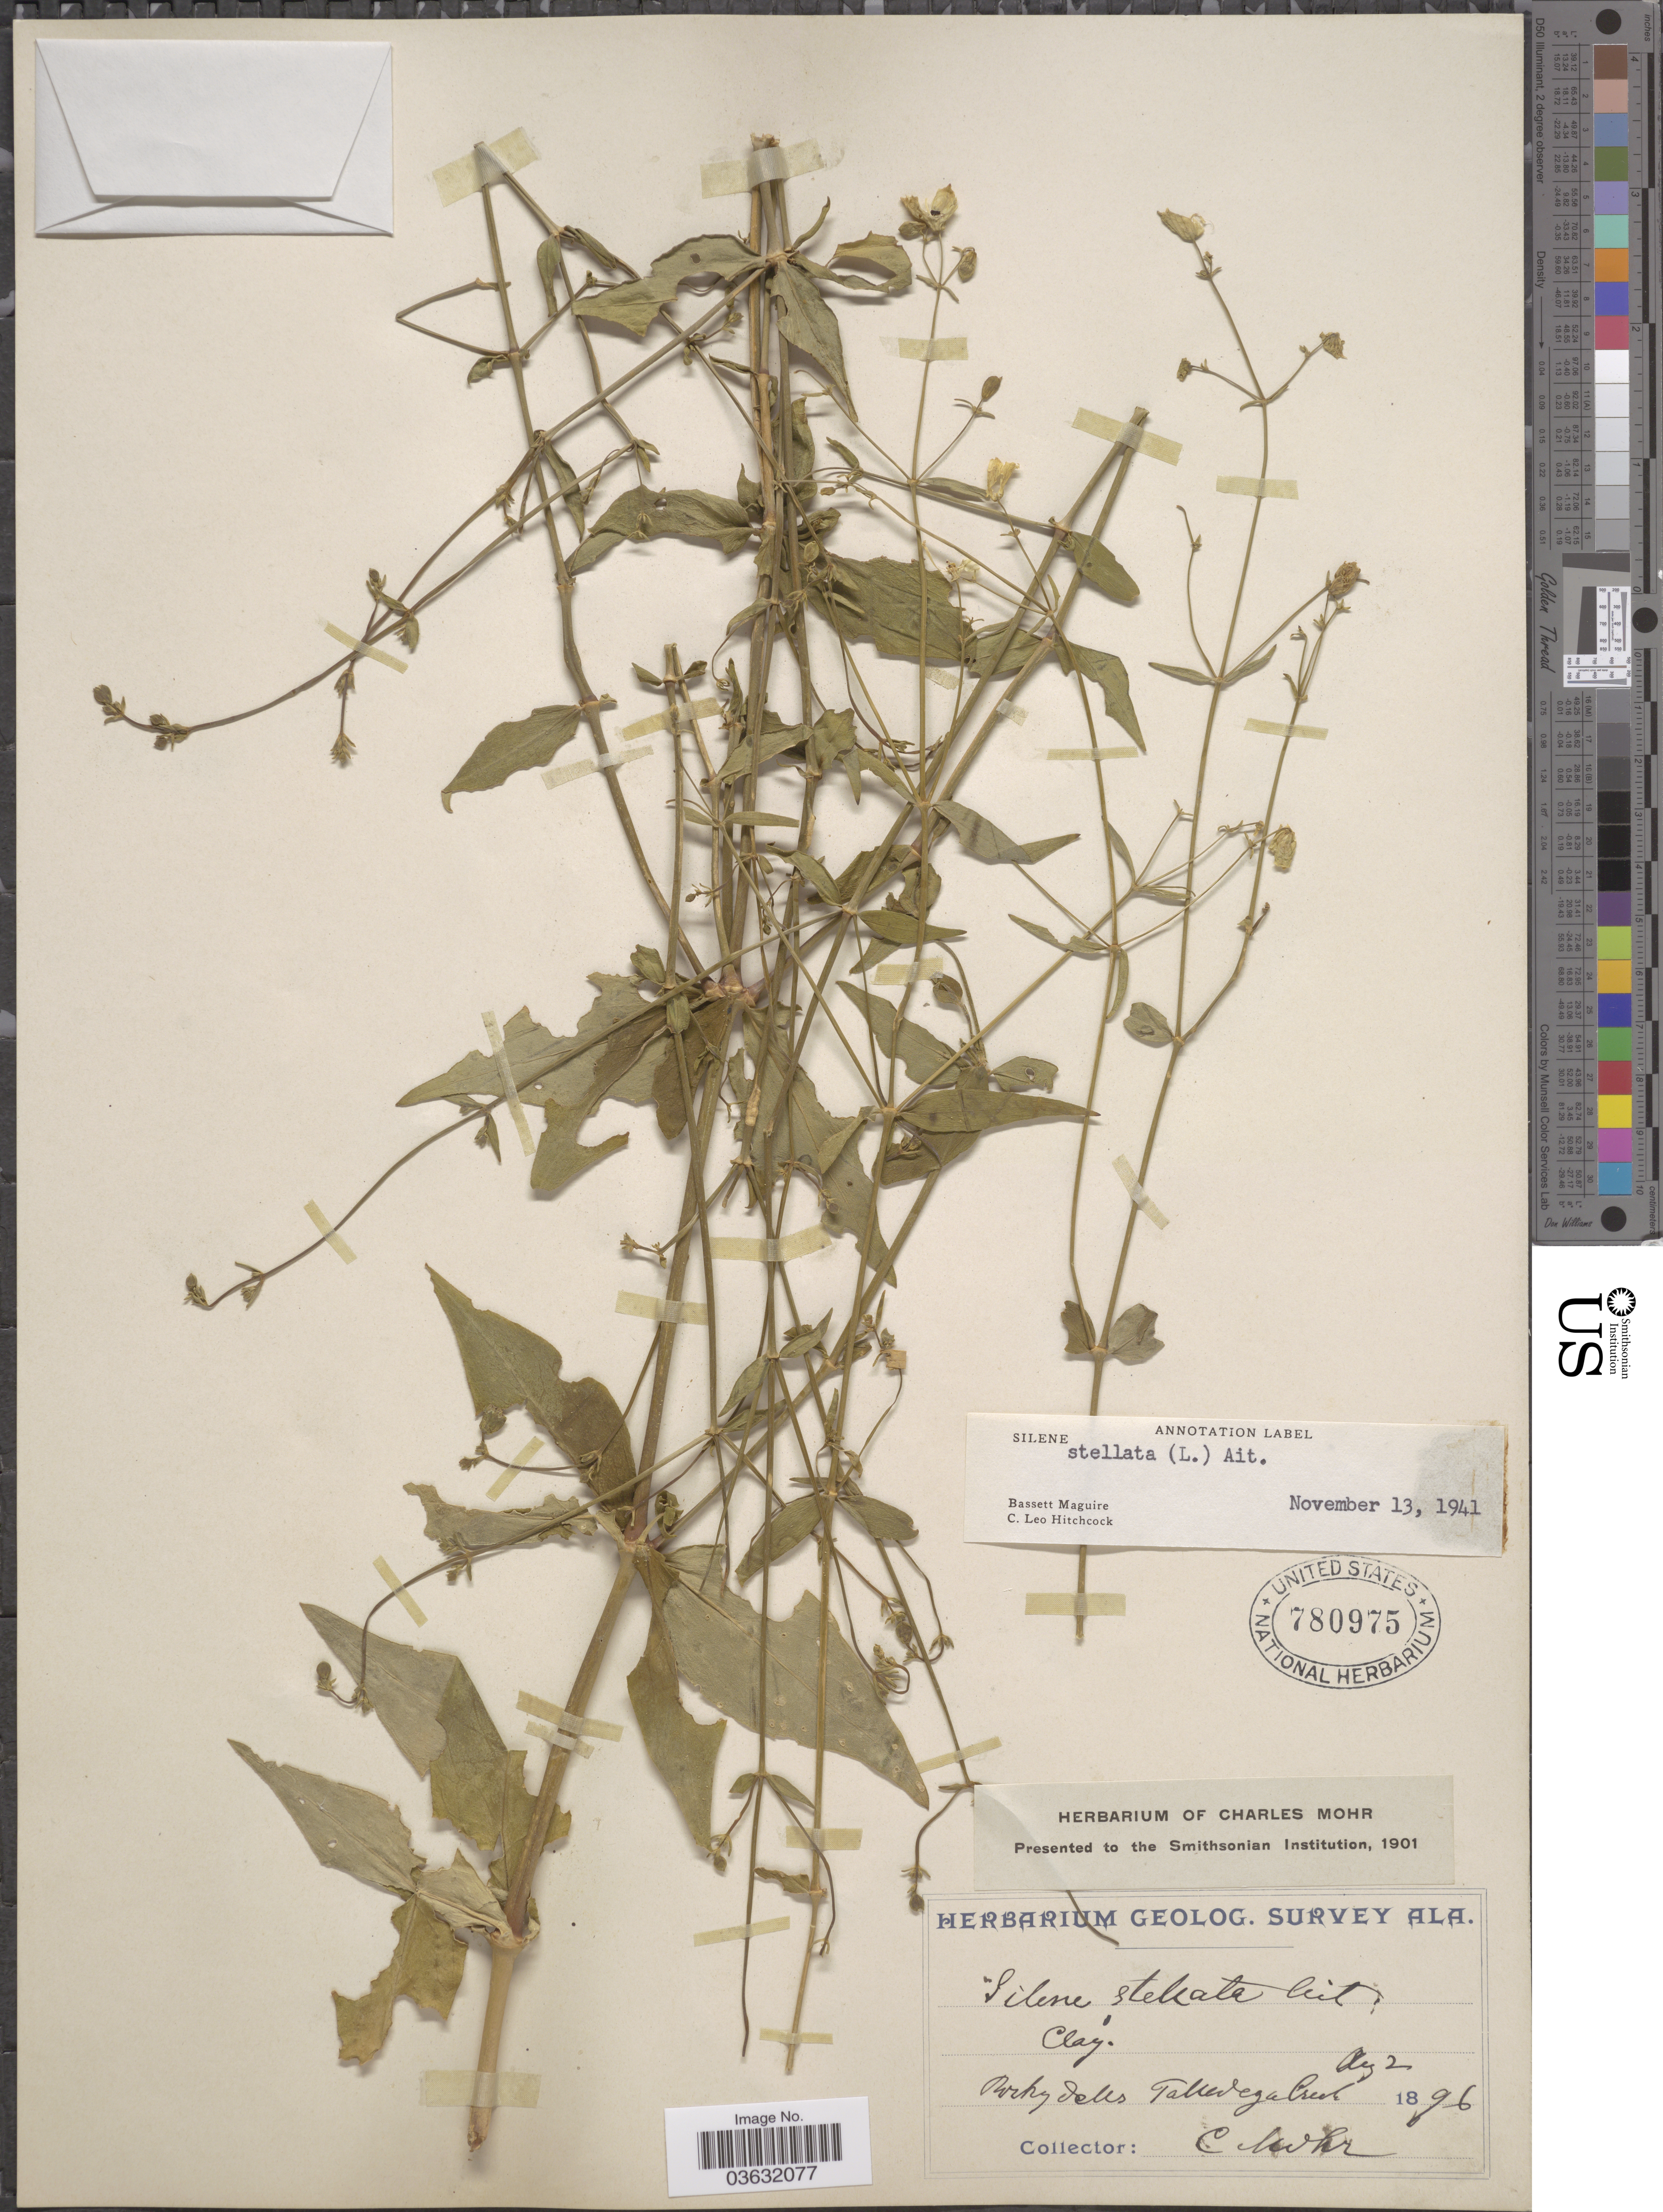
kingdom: Plantae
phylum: Tracheophyta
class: Magnoliopsida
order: Caryophyllales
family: Caryophyllaceae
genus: Silene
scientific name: Silene stellata var. stellata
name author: (L.) Coyte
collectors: Mohr, C. T. (herbarium)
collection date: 1896-08-02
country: United States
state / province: Alabama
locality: Rocky hills, Talladega Creek.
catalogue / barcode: US 780975